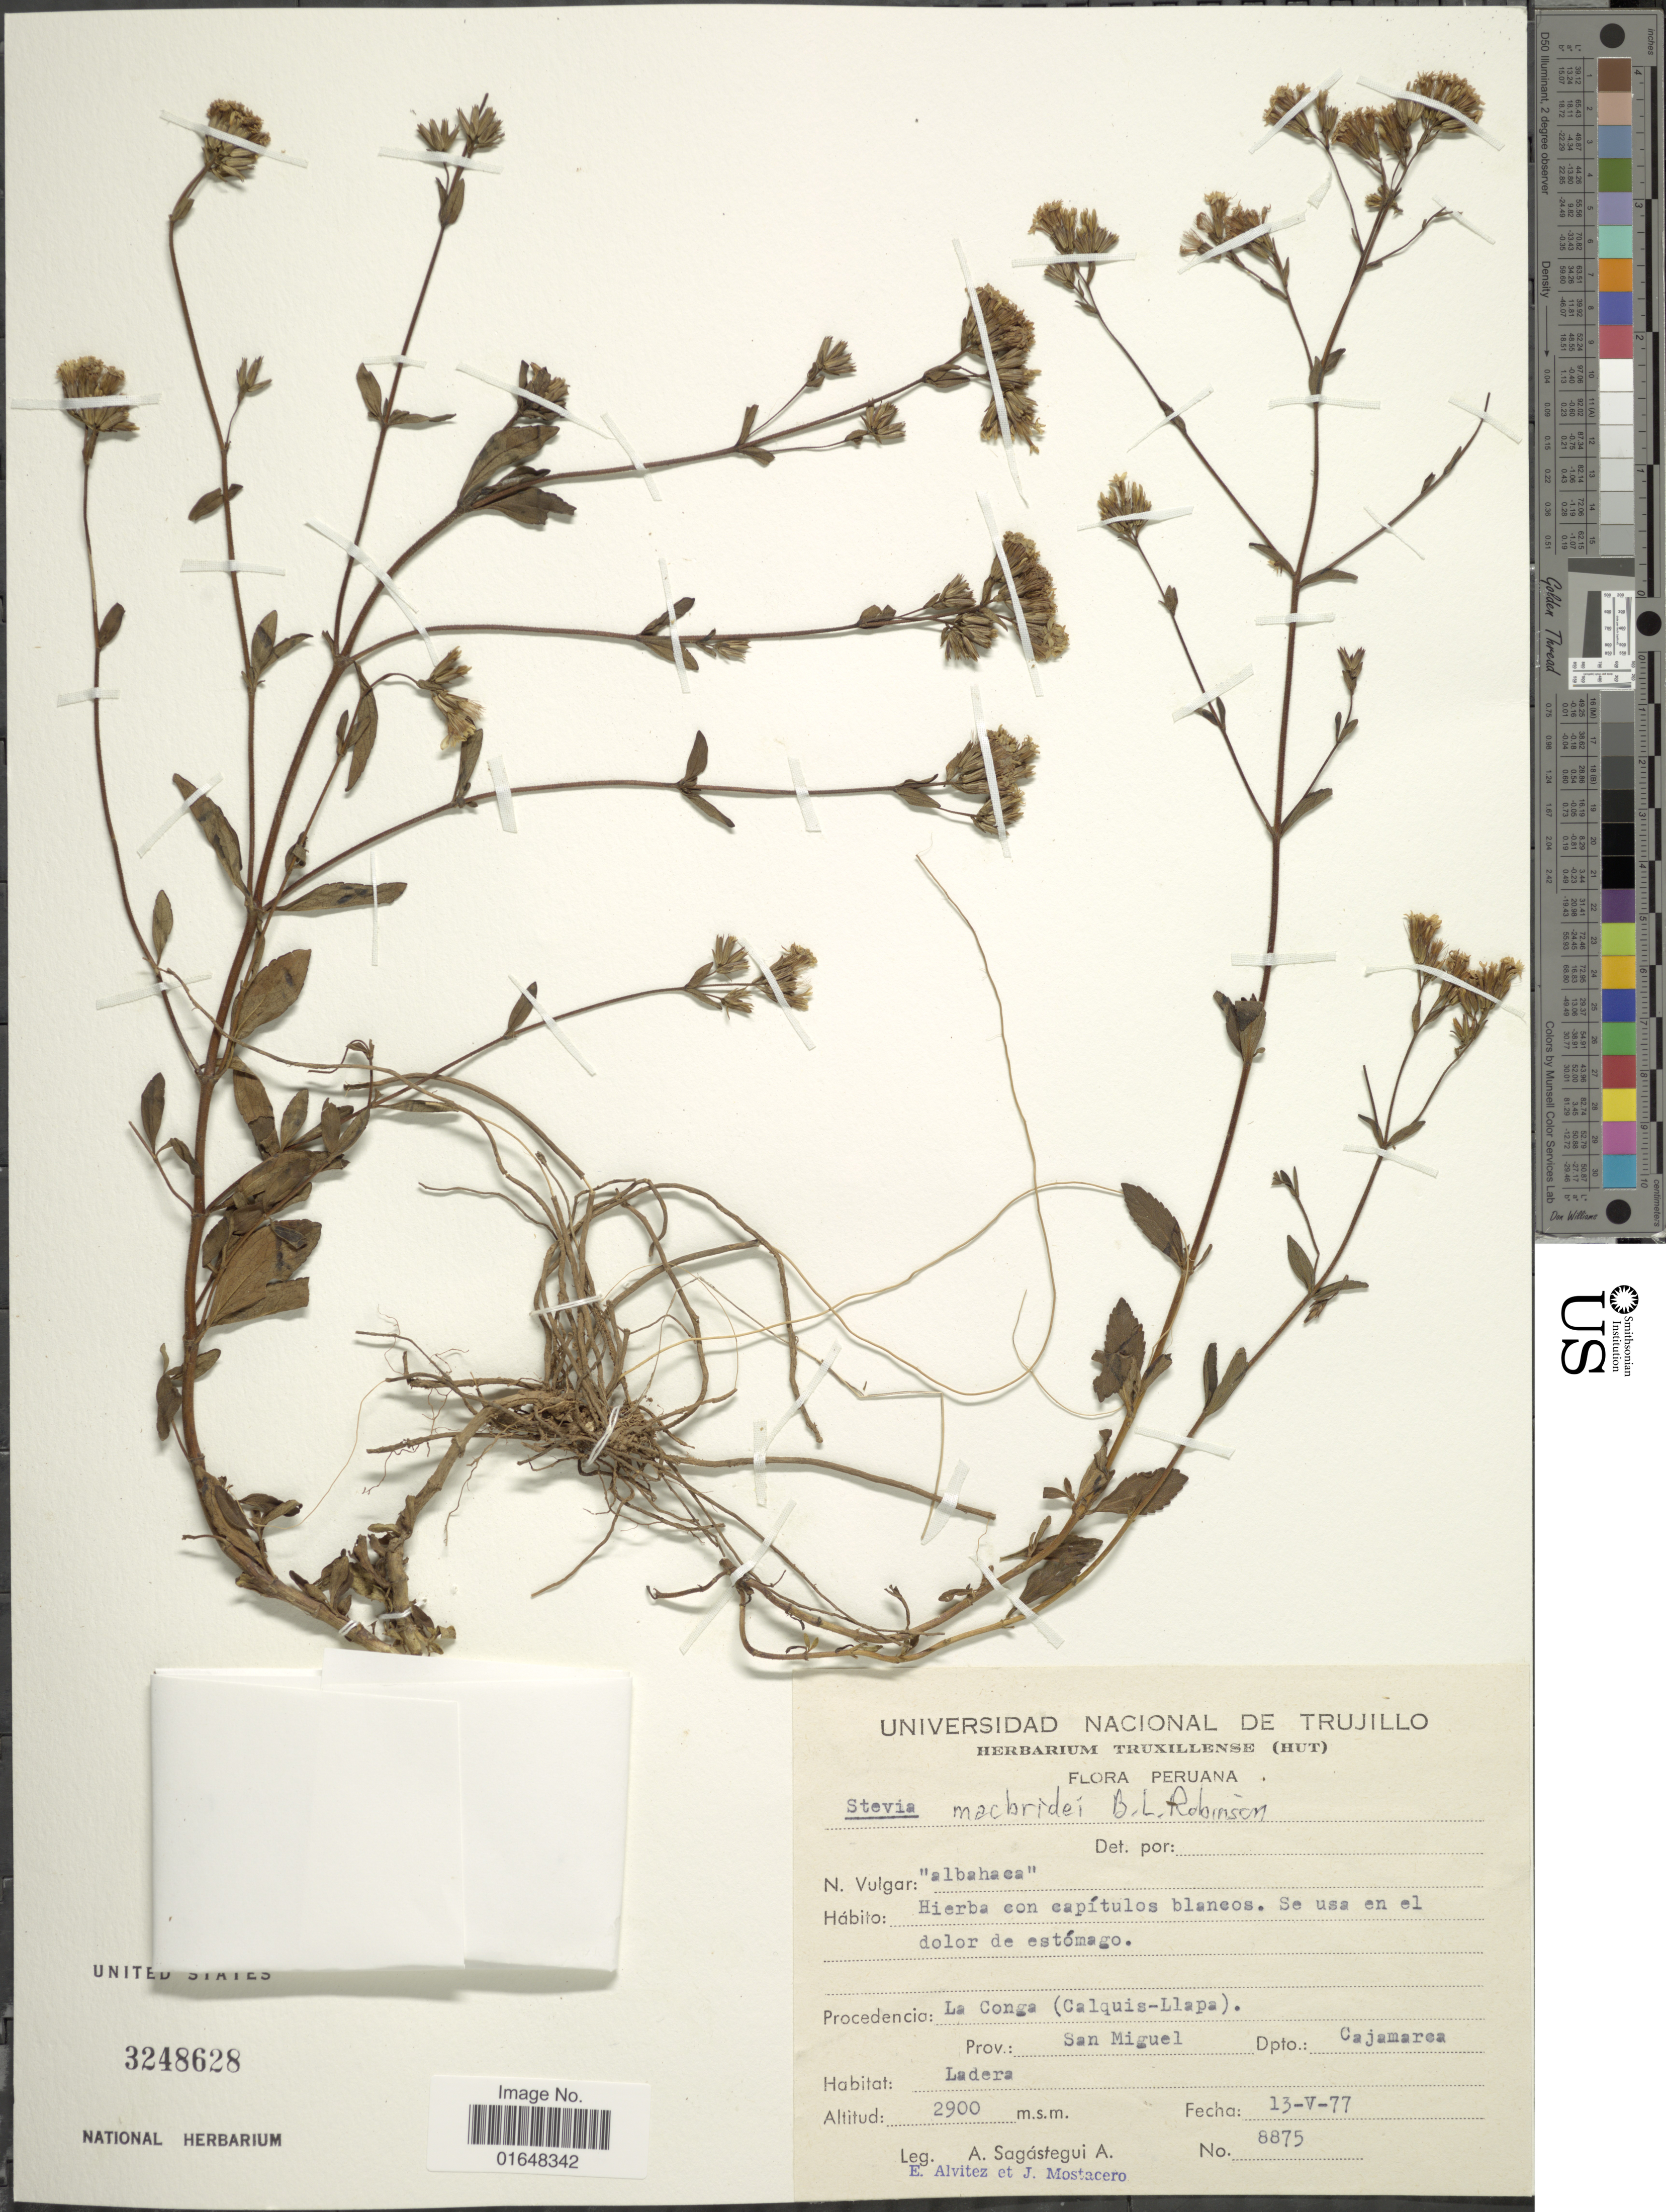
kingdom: Plantae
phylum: Tracheophyta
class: Magnoliopsida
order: Asterales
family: Asteraceae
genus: Stevia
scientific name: Stevia macbridei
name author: B.L. Rob.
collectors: A. Sagástegui A., E. Alvitez I. & J. Mostacero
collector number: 8875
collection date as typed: Transcribed d/m/y: 13/5/77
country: Peru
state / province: Cajamarca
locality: La Conga (Calquis-Llapa). Prov.: San Miguel. Dpto.: Cajamarca.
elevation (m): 2900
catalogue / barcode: US 3248628